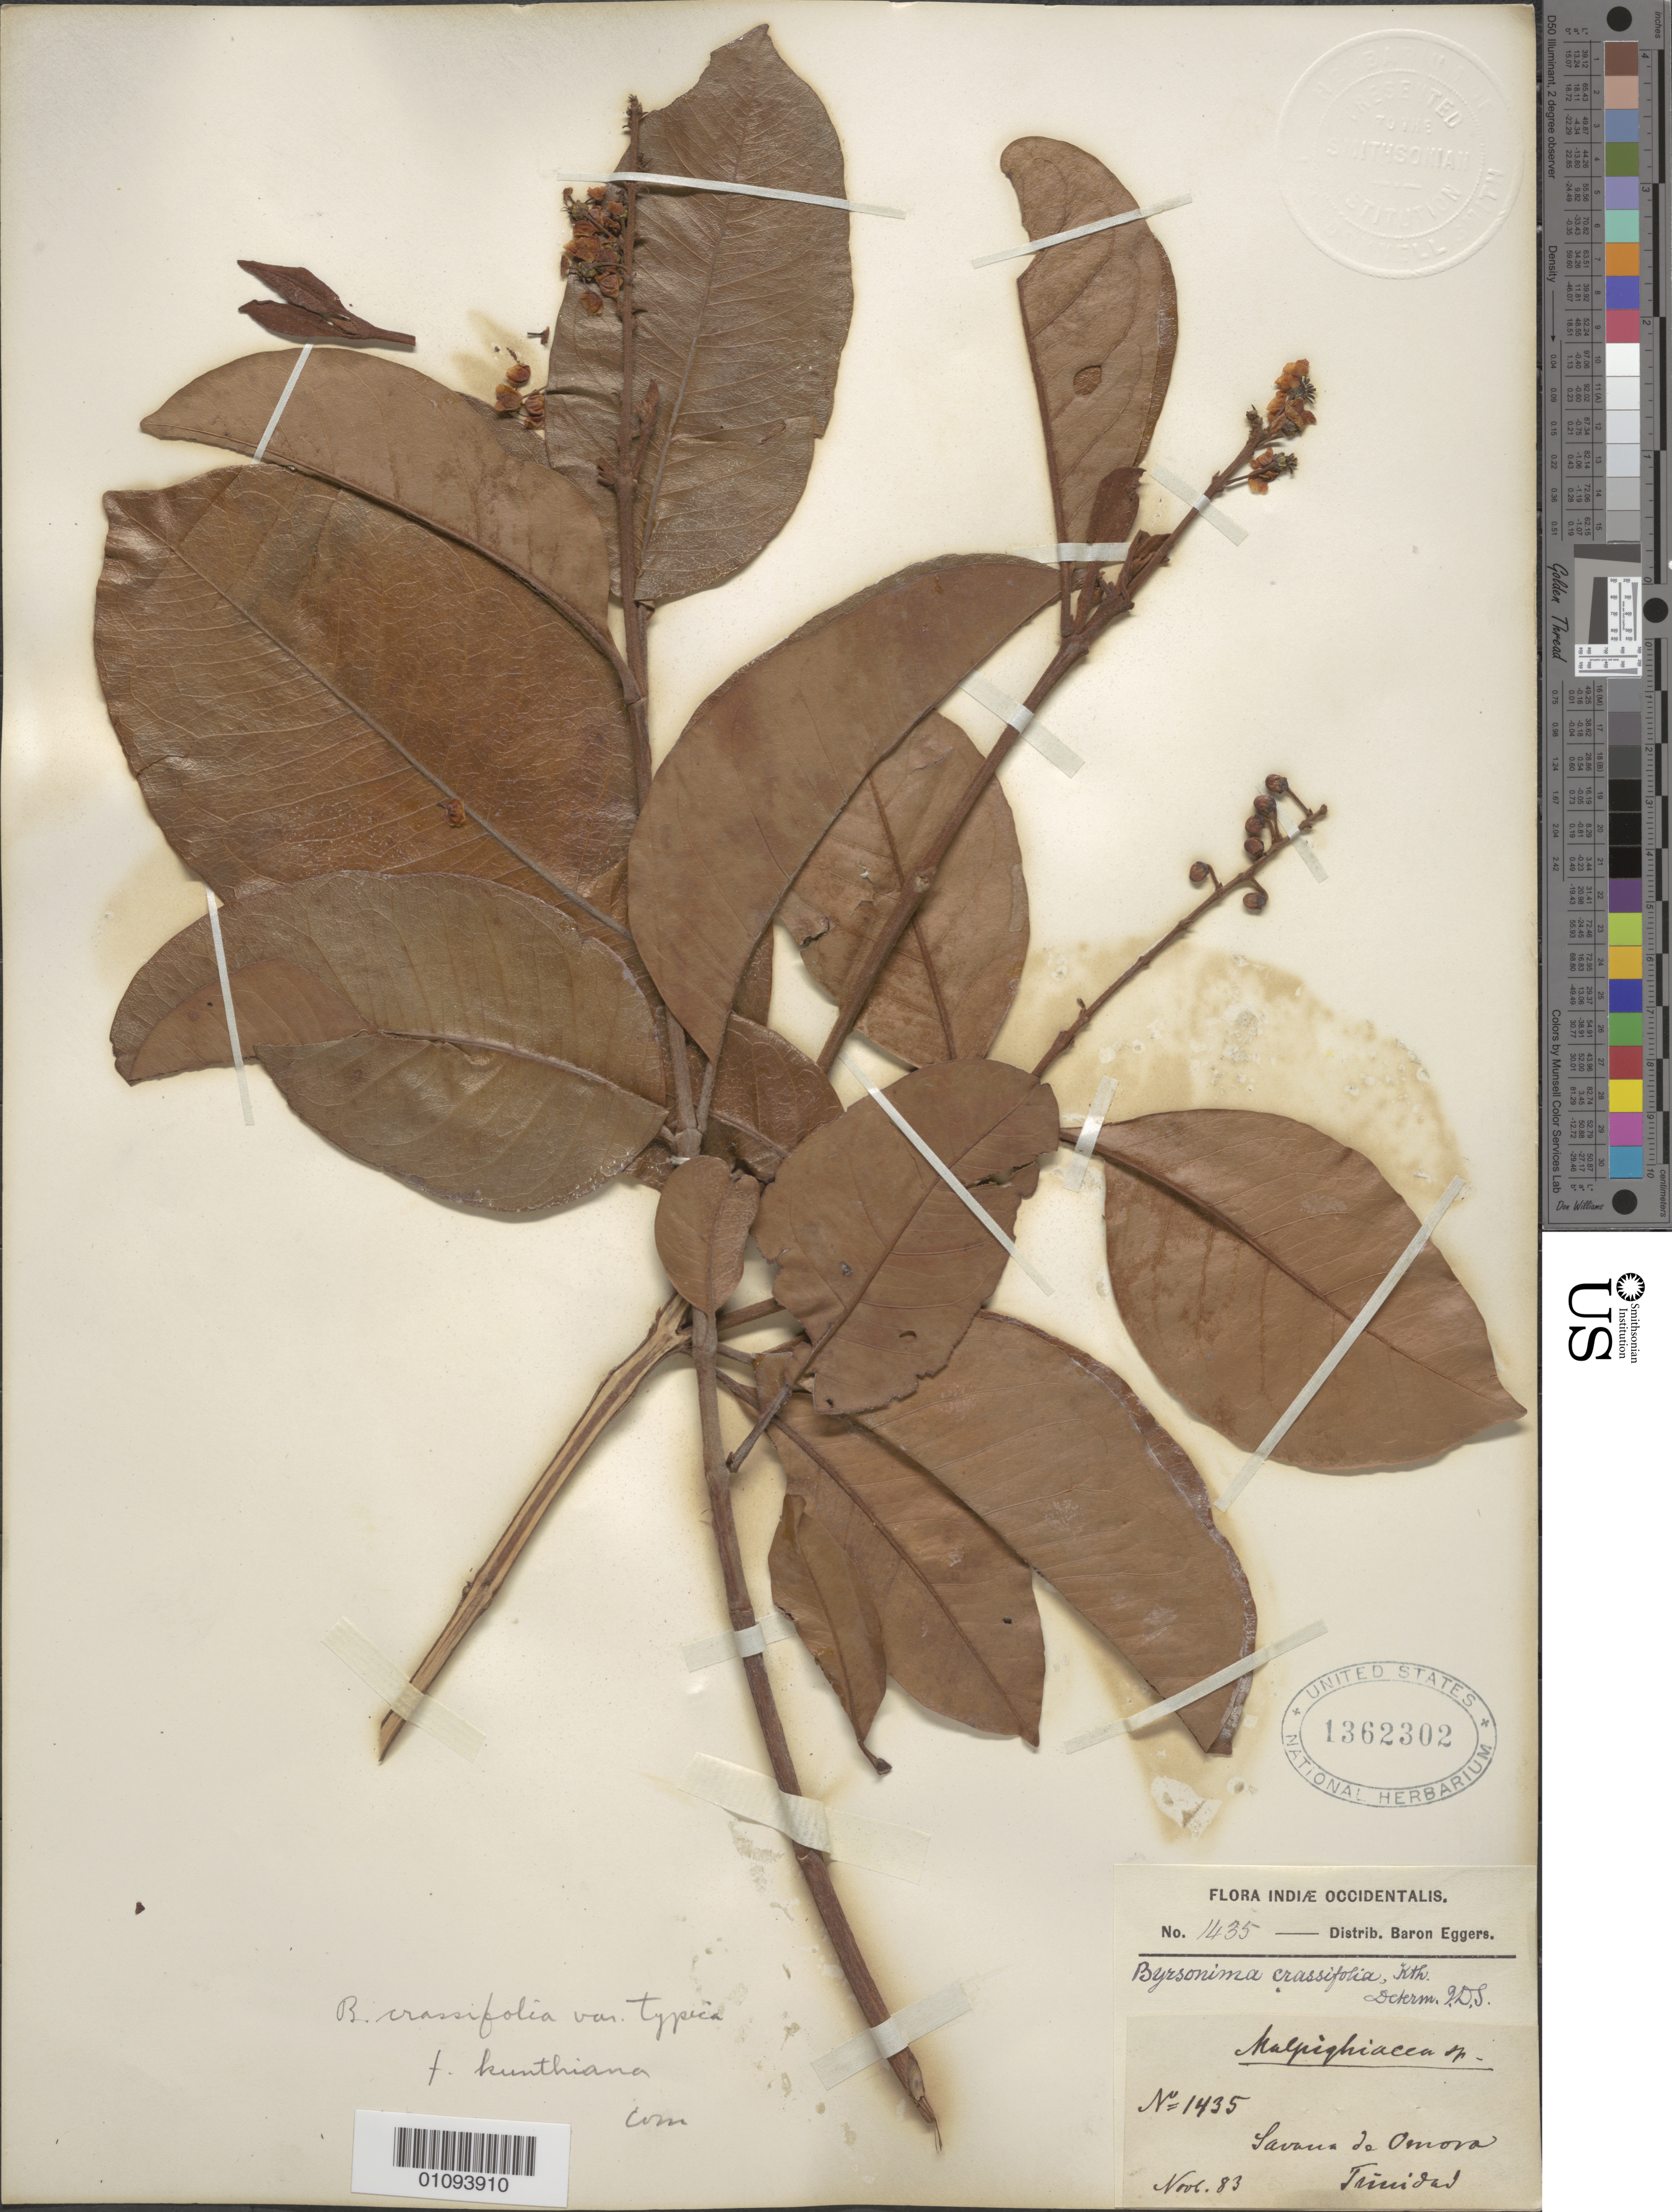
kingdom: Plantae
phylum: Tracheophyta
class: Magnoliopsida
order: Malpighiales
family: Malpighiaceae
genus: Byrsonima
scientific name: Byrsonima crassifolia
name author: (L.) Kunth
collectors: H. F. A. von Eggers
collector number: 1435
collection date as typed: Nov 1883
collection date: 1883-11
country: Trinidad and Tobago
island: Trinidad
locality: Savana de Onora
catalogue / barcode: US 1362302